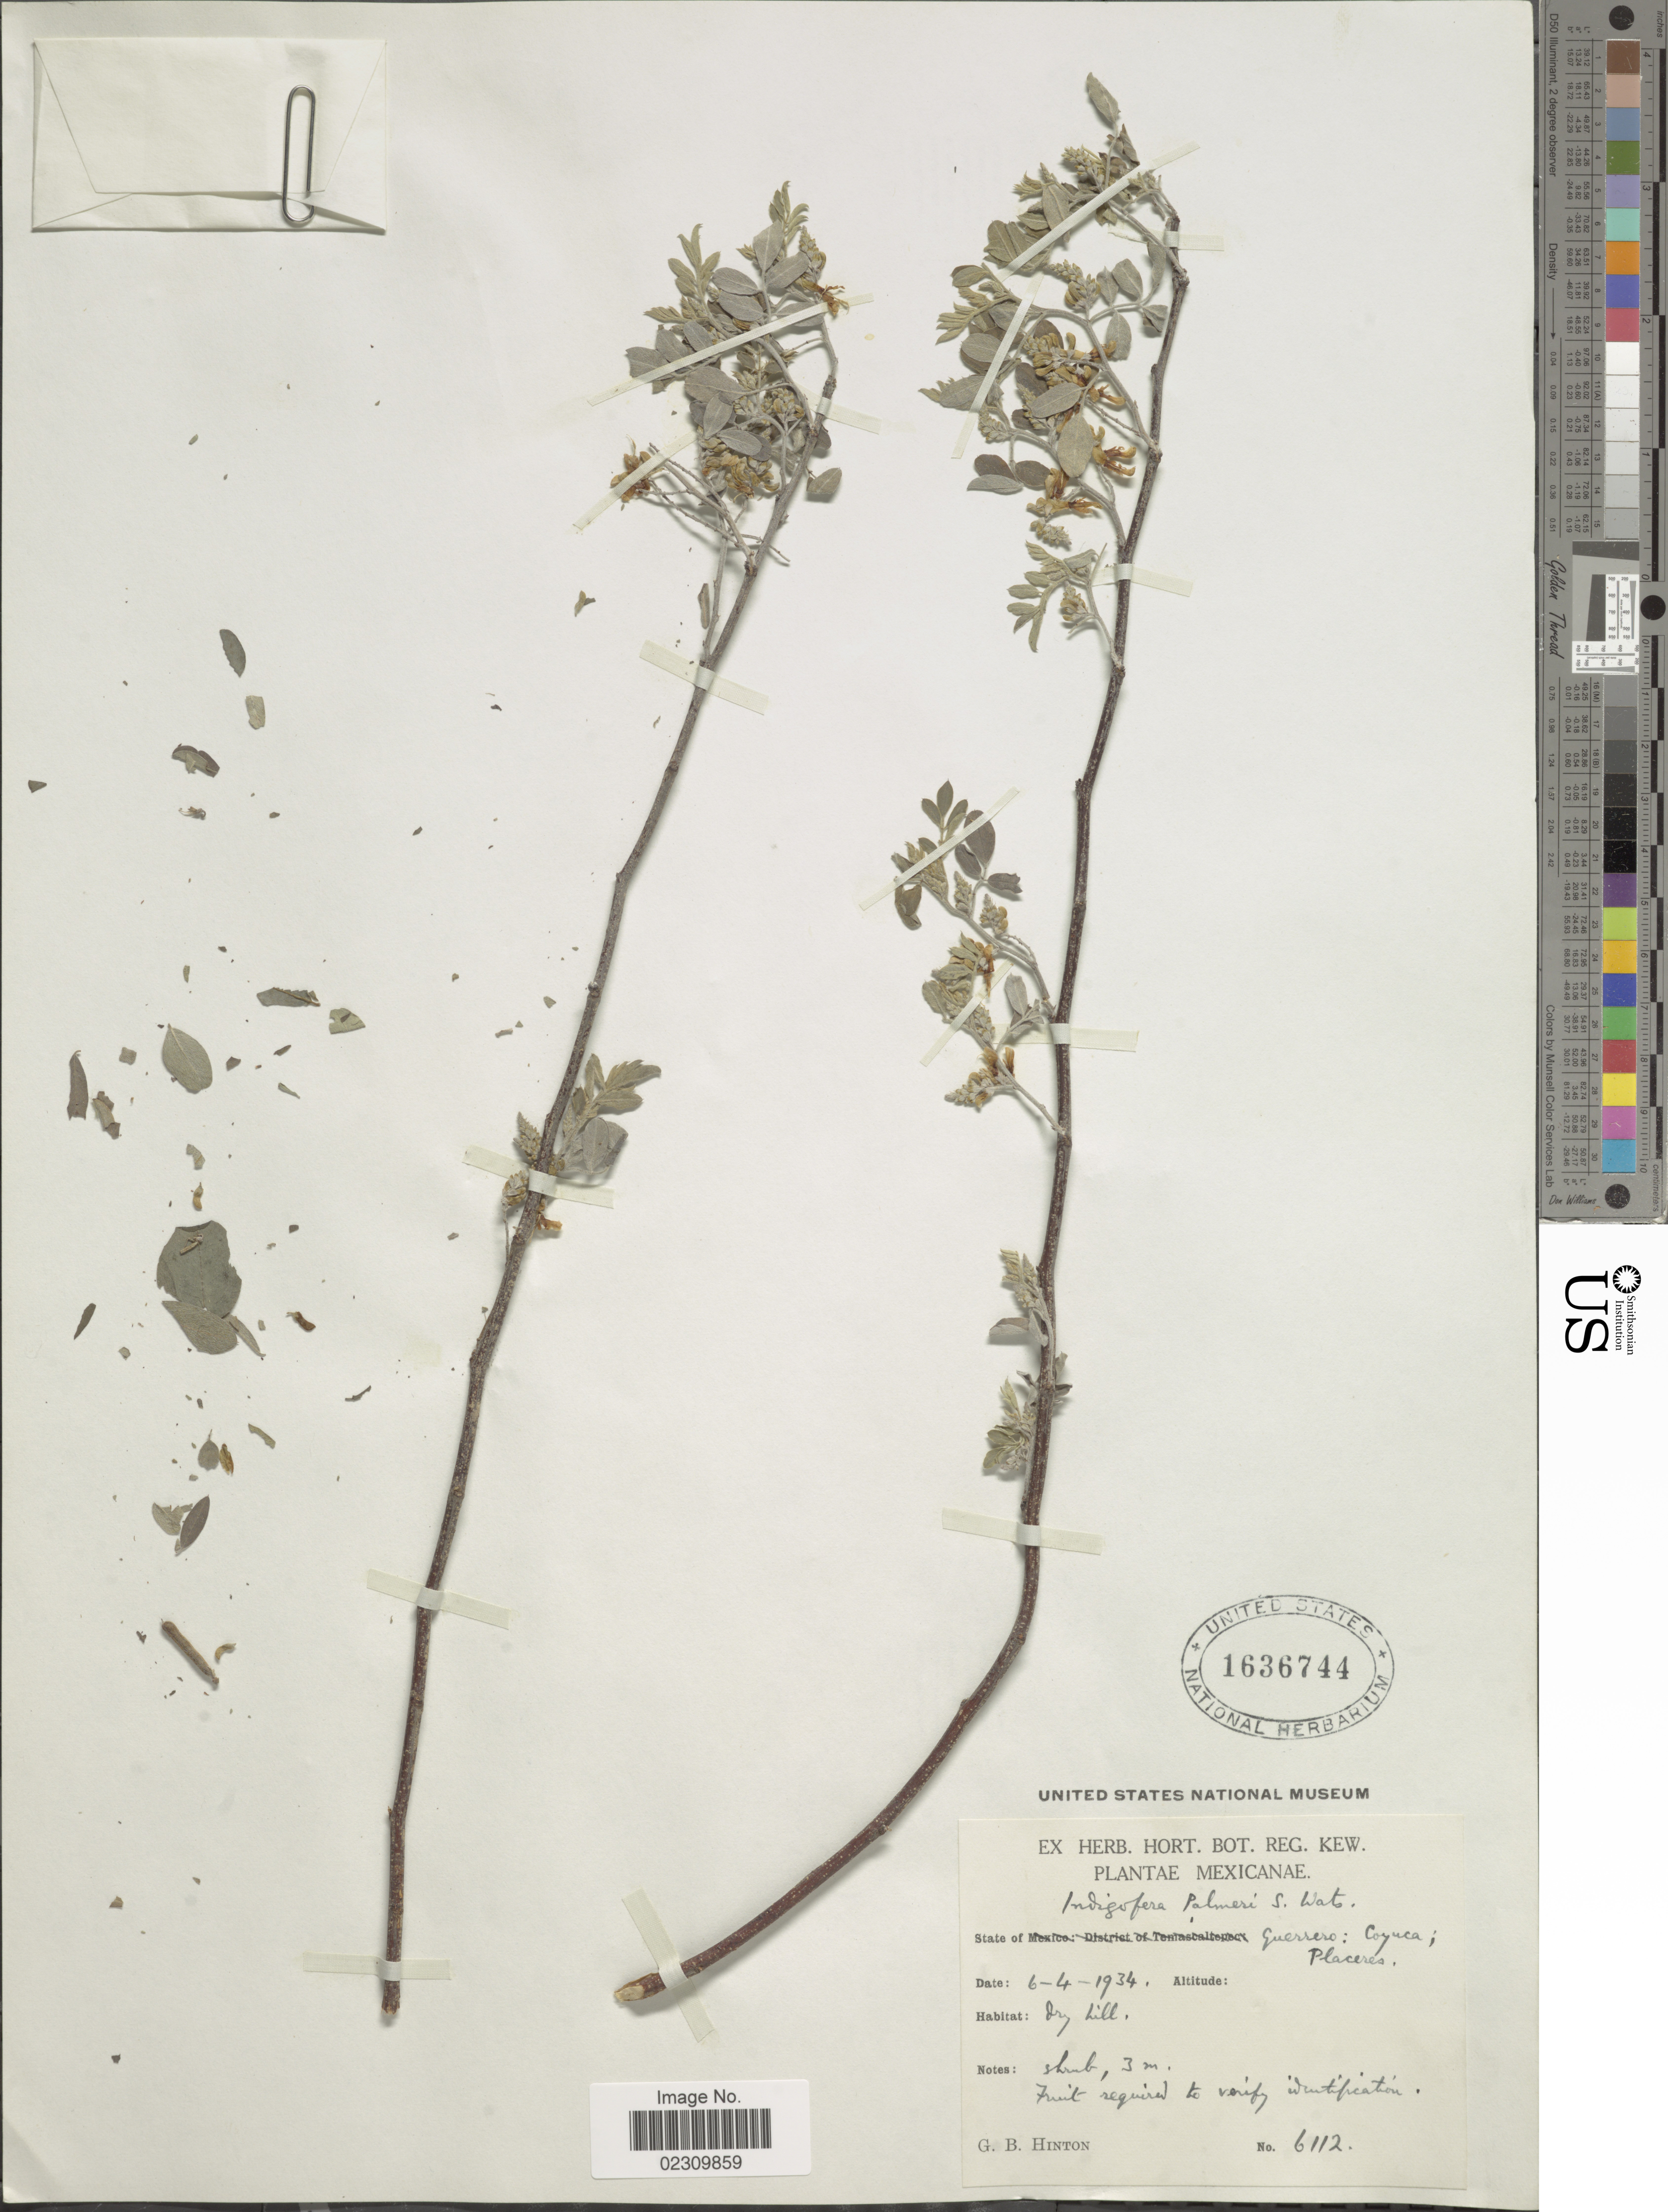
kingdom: Plantae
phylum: Tracheophyta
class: Magnoliopsida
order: Fabales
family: Fabaceae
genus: Indigofera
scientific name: Indigofera palmeri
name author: S. Watson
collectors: G. B. Hinton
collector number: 6112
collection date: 1934-06-04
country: Mexico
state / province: Guerrero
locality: Voyuca; Placeres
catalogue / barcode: US 1636744